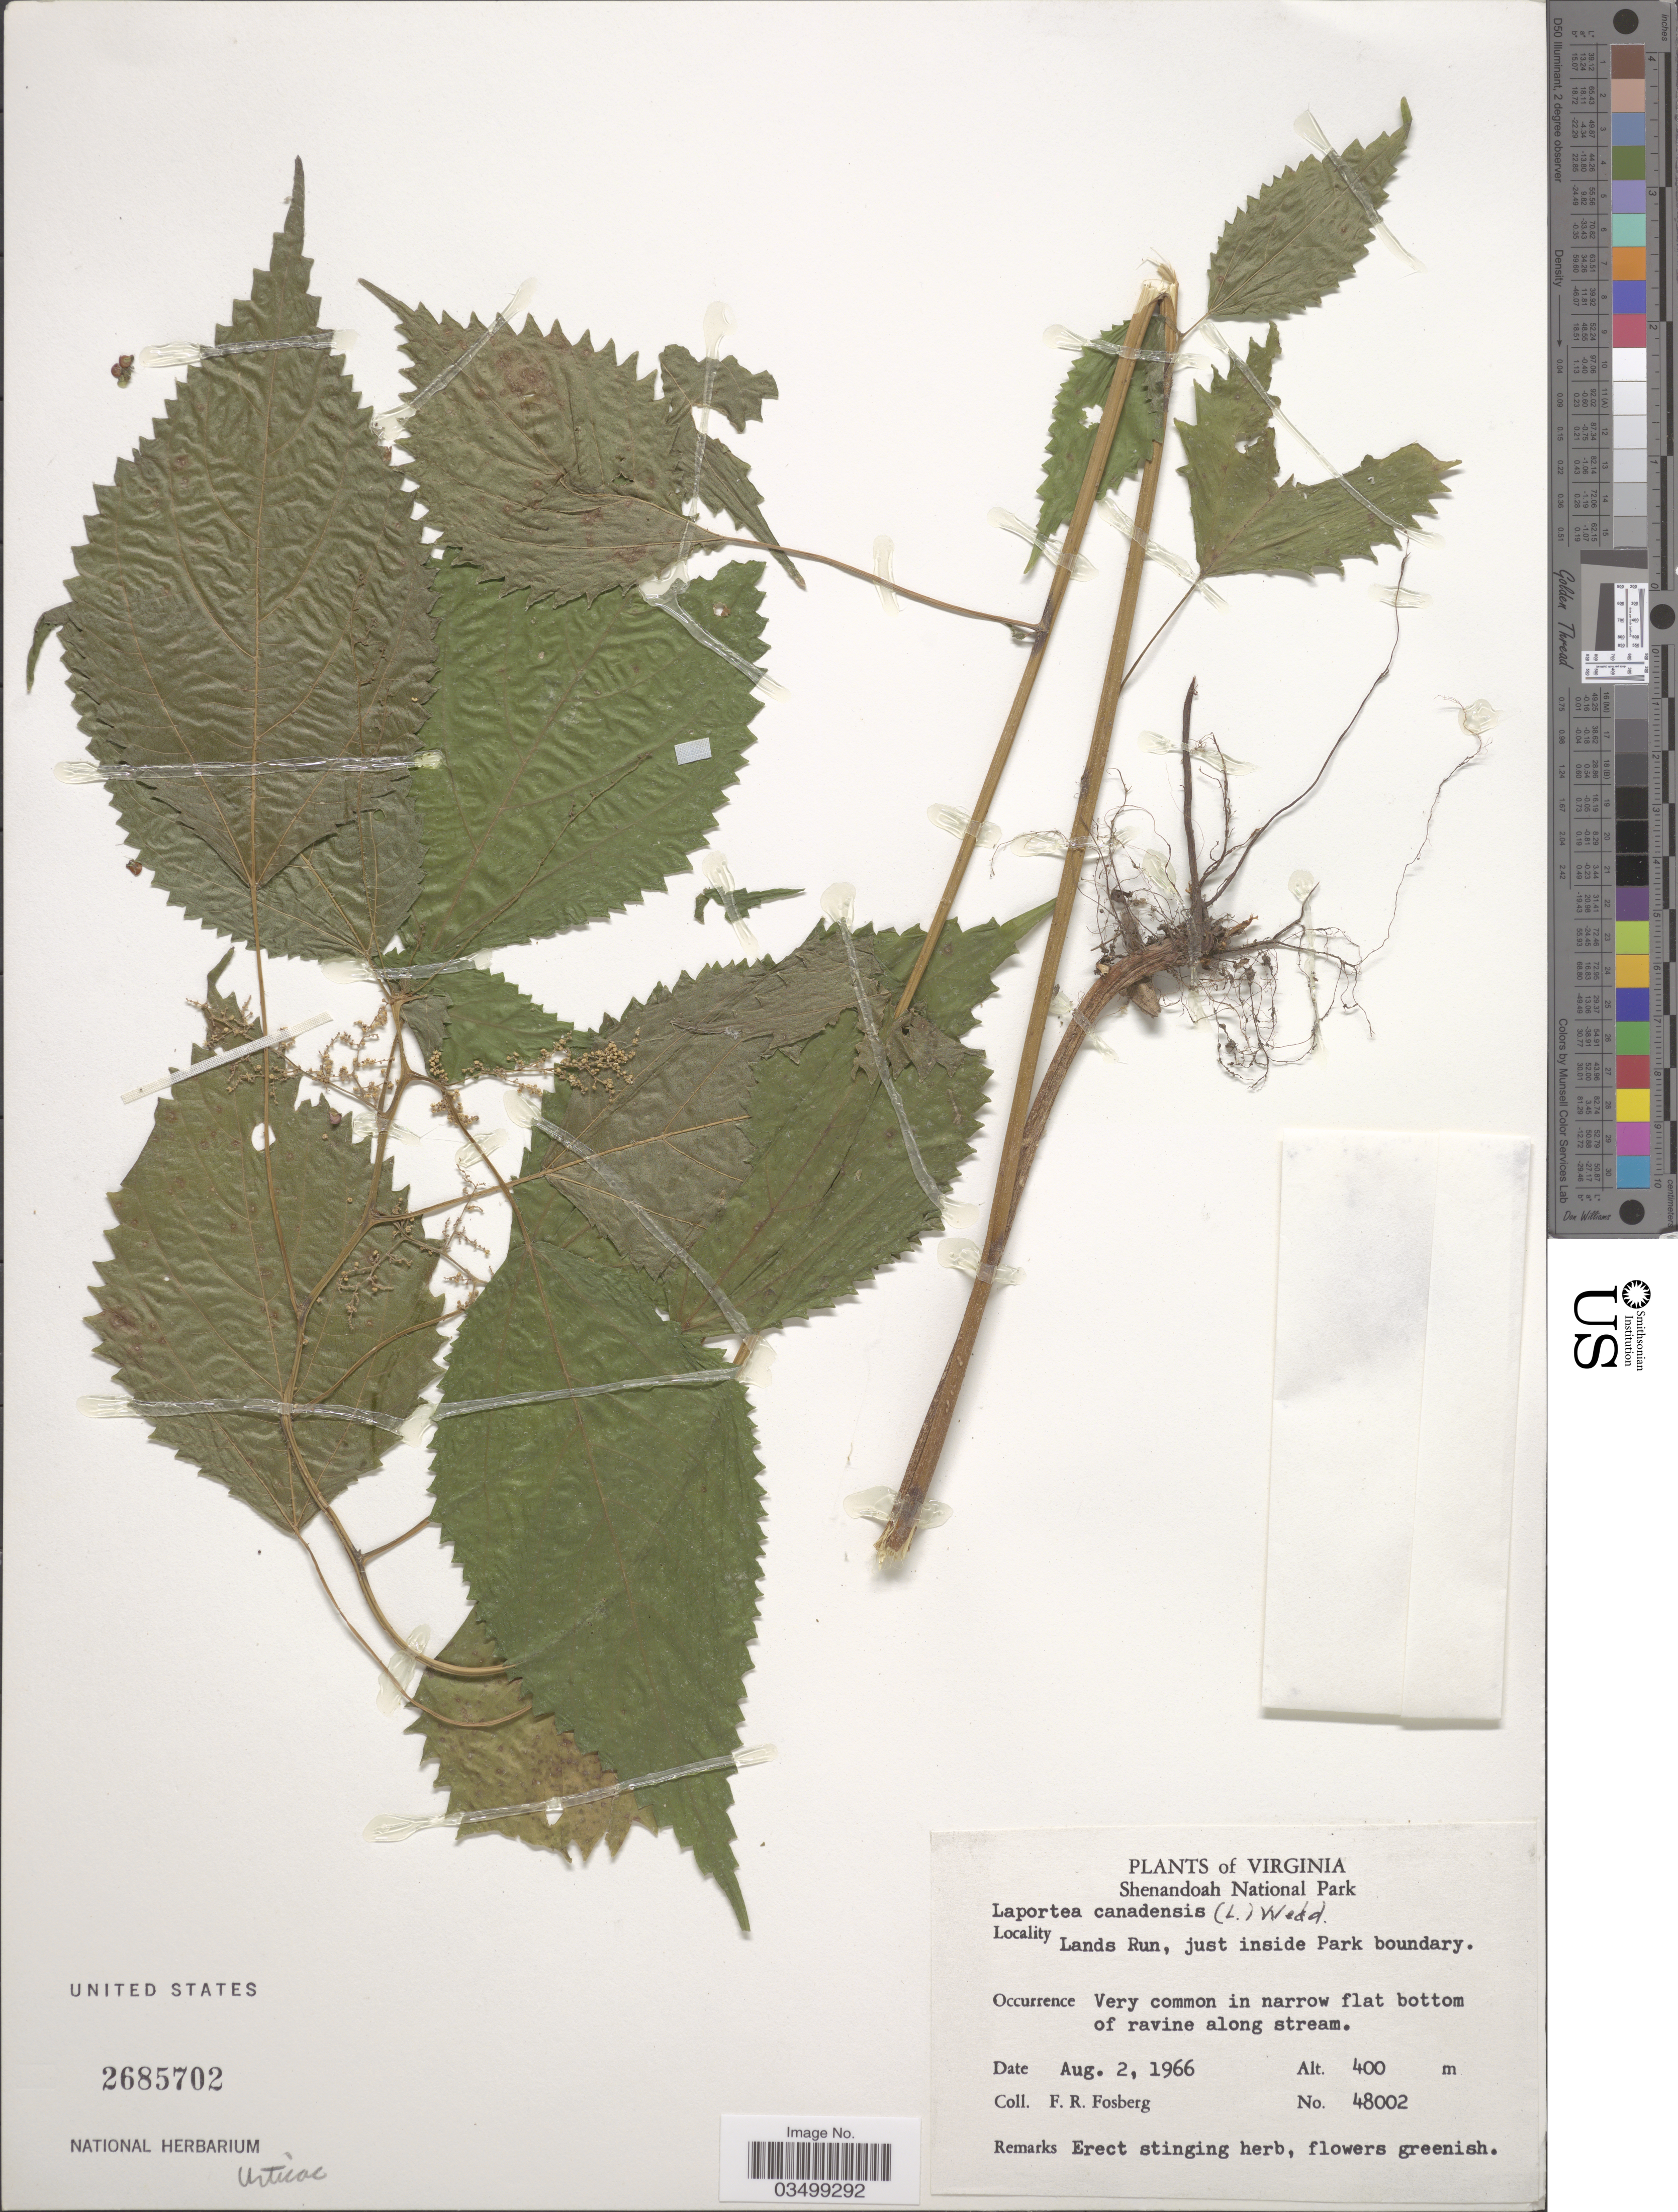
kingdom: Plantae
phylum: Tracheophyta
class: Magnoliopsida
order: Rosales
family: Urticaceae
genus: Laportea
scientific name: Laportea canadensis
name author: (L.) Wedd.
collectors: F. R. Fosberg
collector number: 48002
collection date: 1966-08-02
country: United States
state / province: Virginia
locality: Shenandoah National Park. Lands Run, just inside Park boundary.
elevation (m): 400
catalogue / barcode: US 2685702